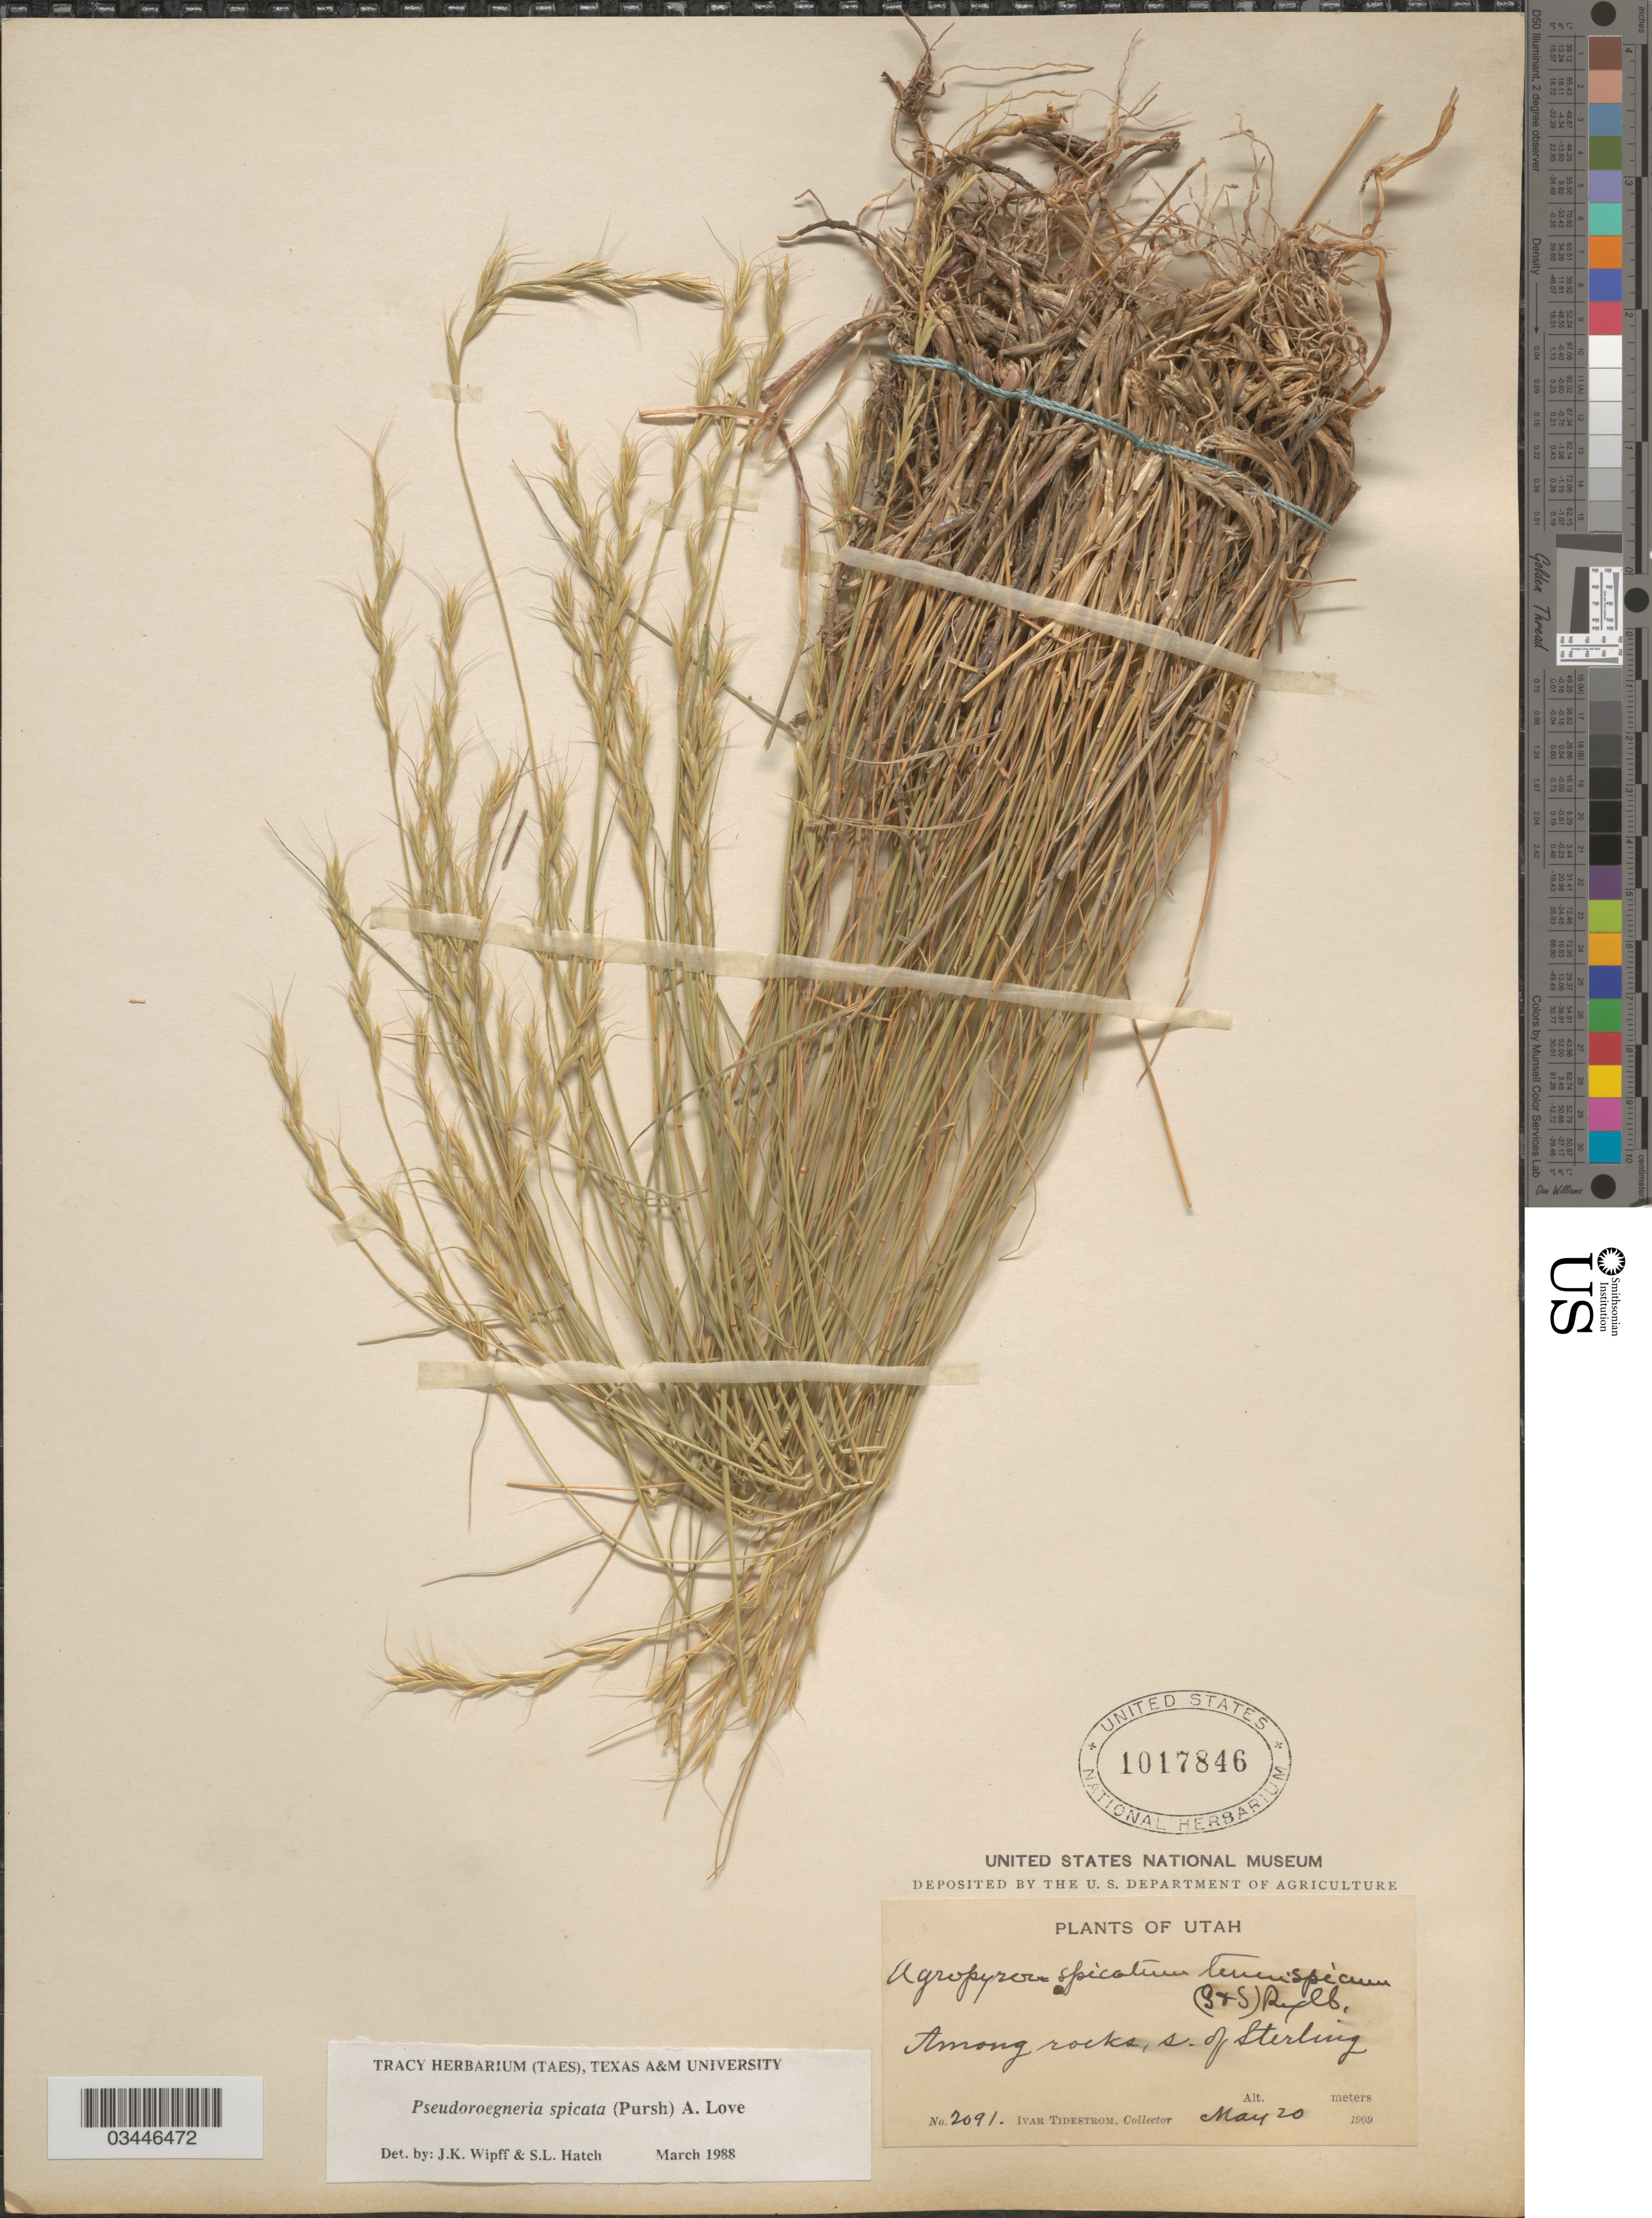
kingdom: Plantae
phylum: Tracheophyta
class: Liliopsida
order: Poales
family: Poaceae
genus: Pseudoroegneria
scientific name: Pseudoroegneria spicata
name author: (Pursh) Á. Löve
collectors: I. F. Tidestrom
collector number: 2091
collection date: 1909-05-20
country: United States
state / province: Utah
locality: Among rocks, s. of Sterling.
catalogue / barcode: US 1017846